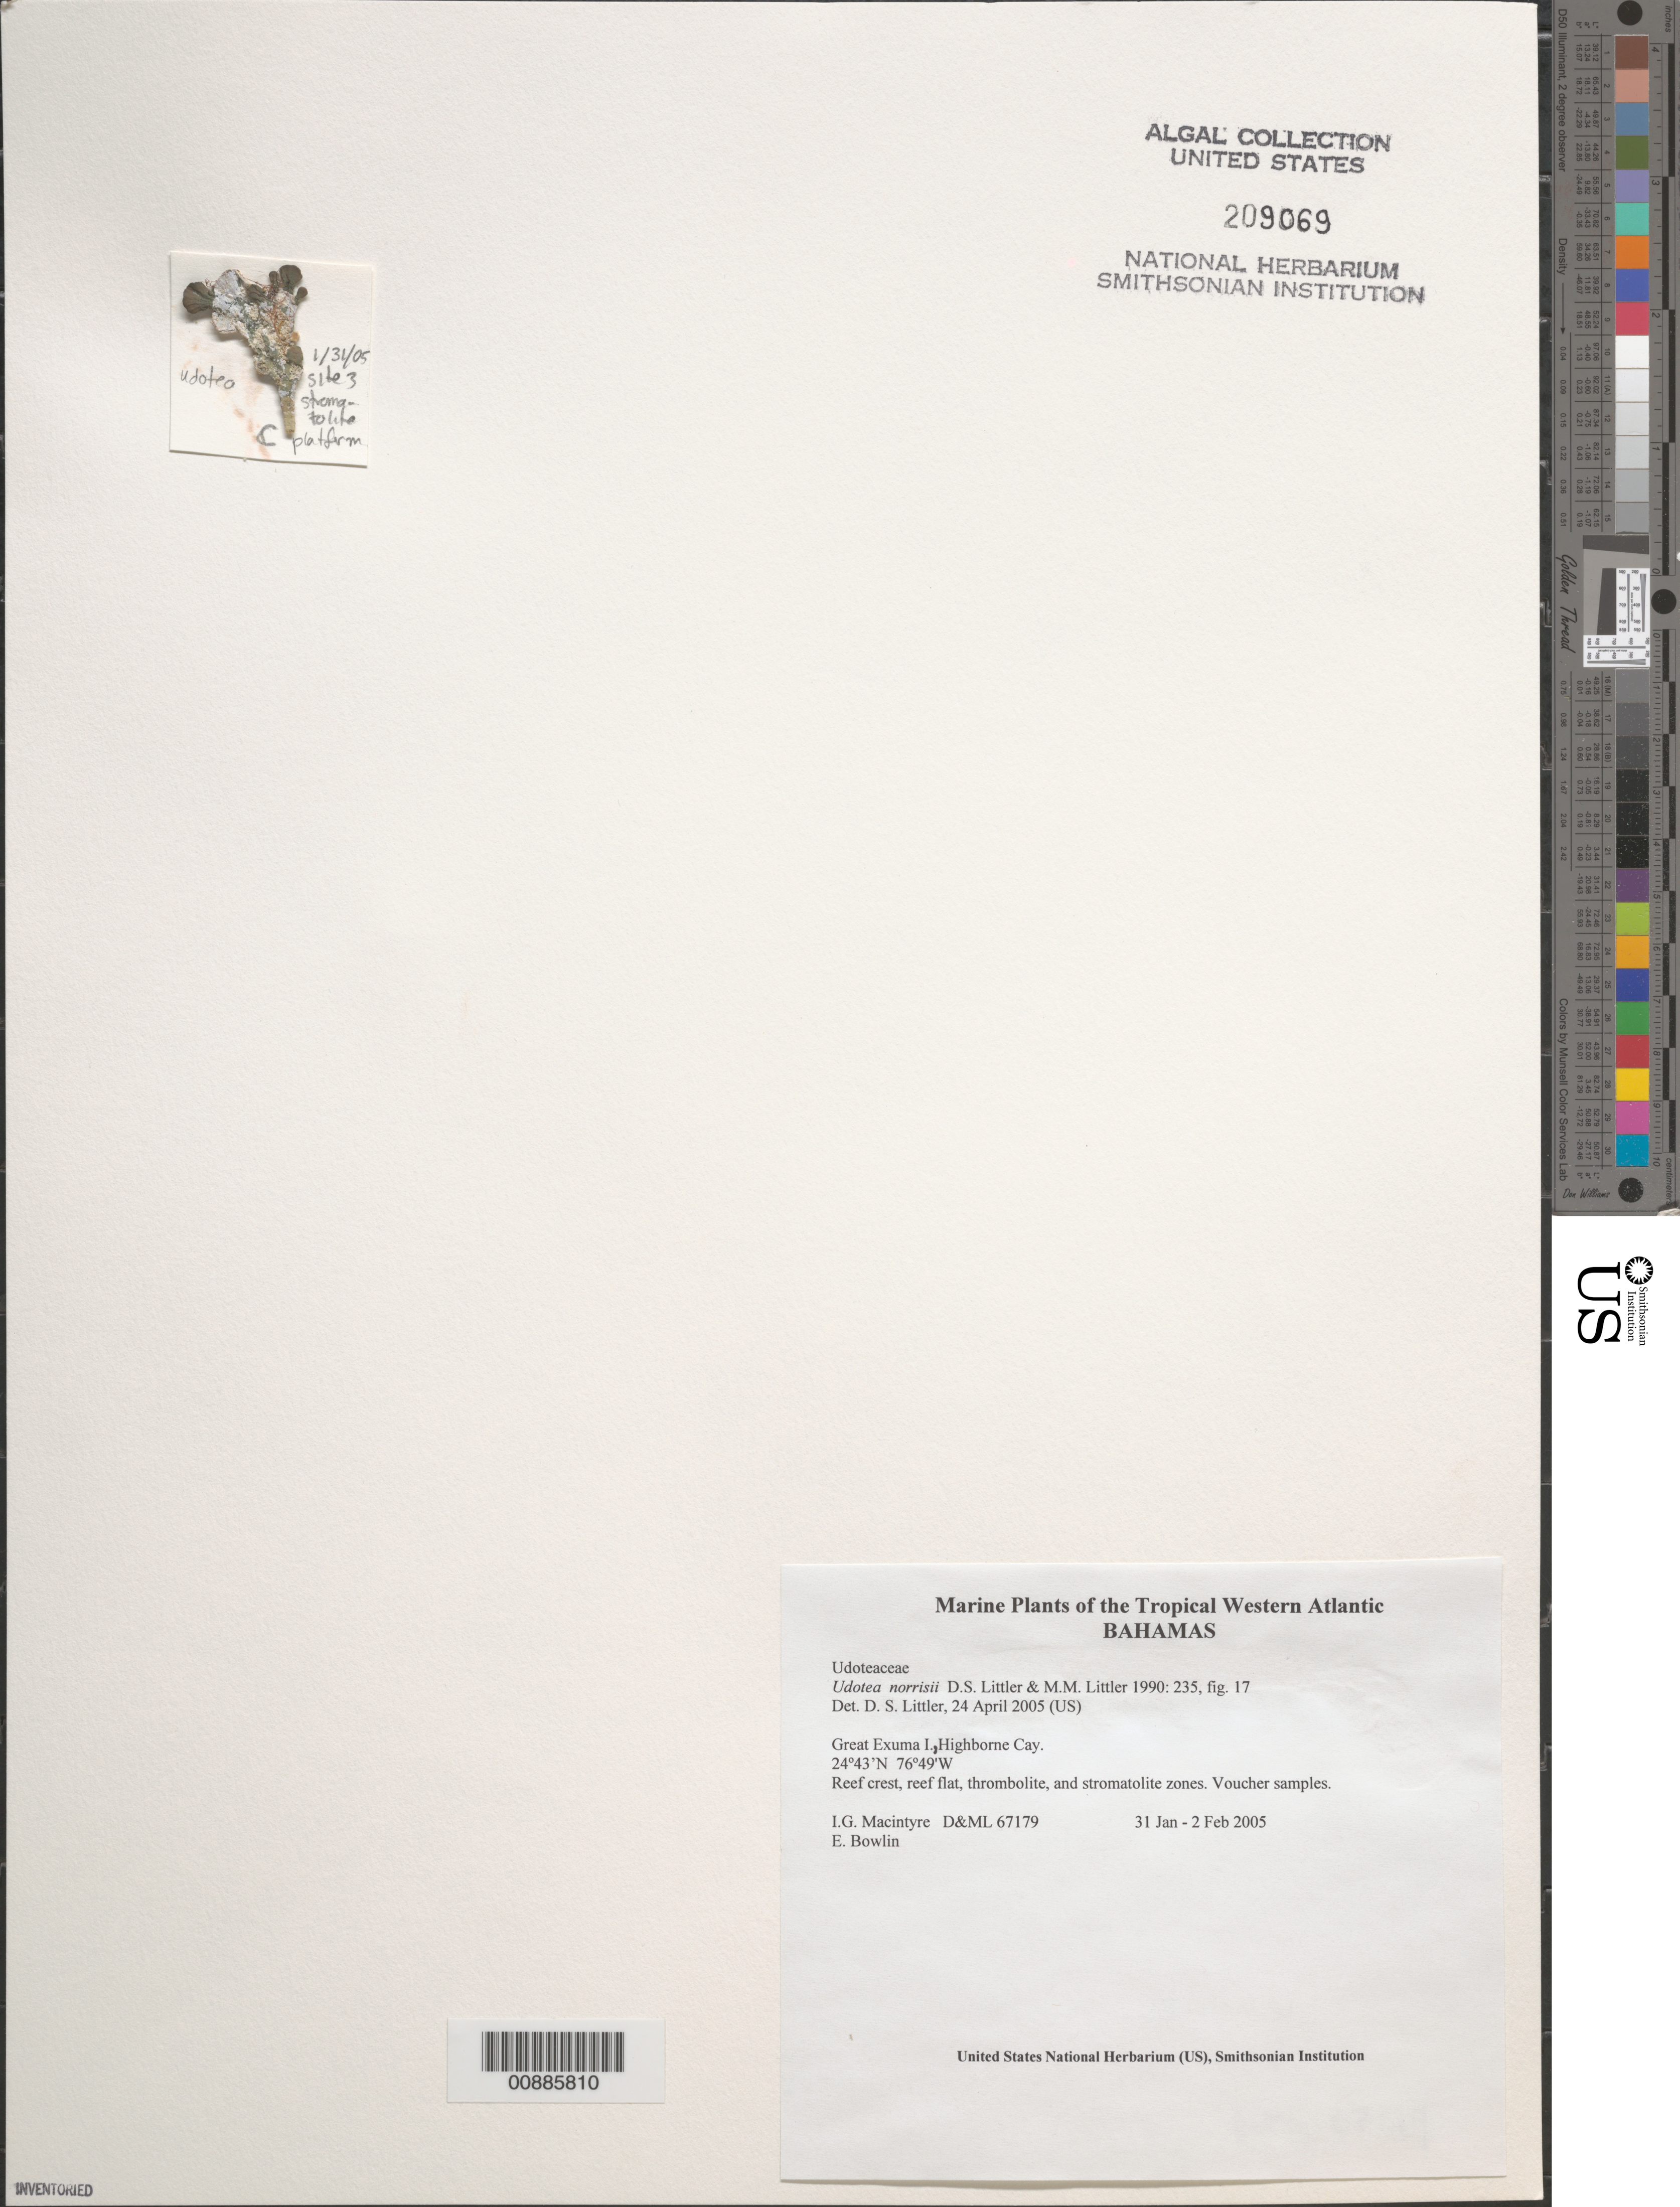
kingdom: Plantae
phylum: Chlorophyta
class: Ulvophyceae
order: Bryopsidales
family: Udoteaceae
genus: Udotea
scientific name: Udotea norrisii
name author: D.S. Littler & Littler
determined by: Littler, D. S.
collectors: I. Macintyre & E. Bowlin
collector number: D&ML 67179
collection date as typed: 31 Jan 2005 to 02 Feb 2005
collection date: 2005-01-31/2005-02-02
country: Bahamas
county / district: Exuma District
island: Great Exuma Island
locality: Highborne Cay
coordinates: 24 43' N, 76 49' W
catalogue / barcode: US 209069